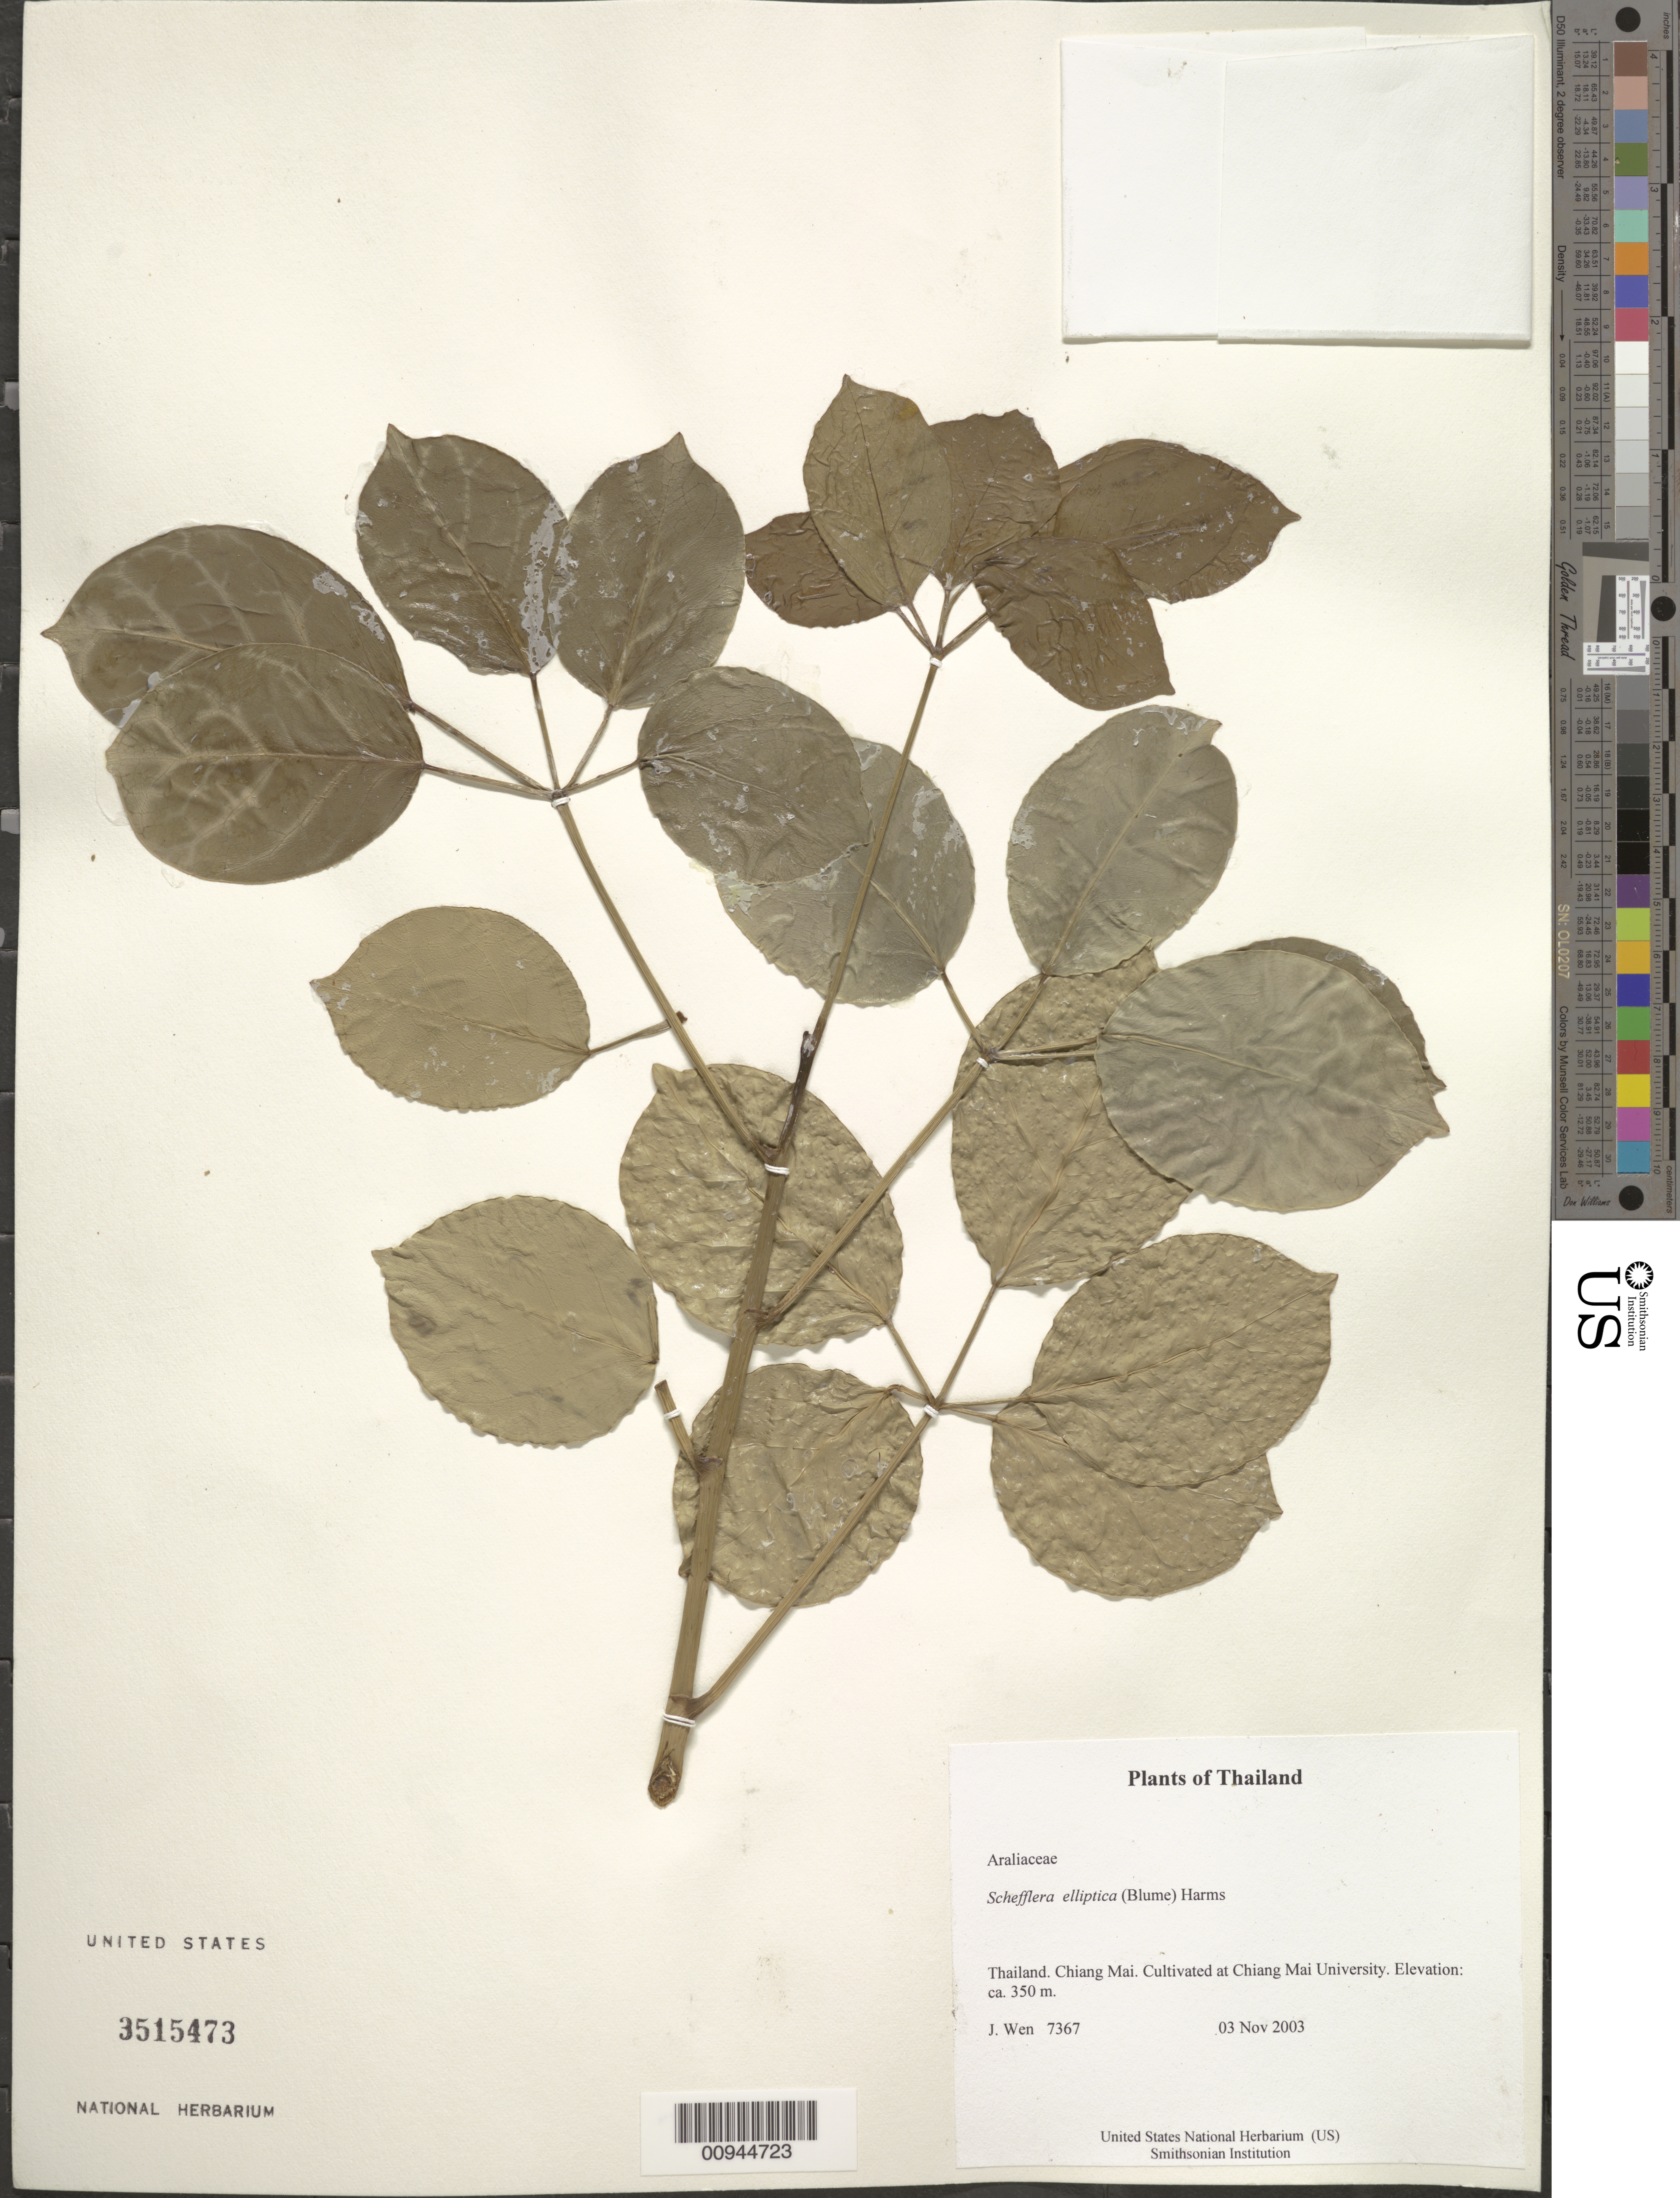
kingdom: Plantae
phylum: Tracheophyta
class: Magnoliopsida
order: Apiales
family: Araliaceae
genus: Schefflera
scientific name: Schefflera elliptica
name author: (Blume) Harms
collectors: J. Wen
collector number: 7367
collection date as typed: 03 Nov 2003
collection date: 2003-11-03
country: Thailand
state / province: Chiang Mai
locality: Cultivated at Chiang Mai University.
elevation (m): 350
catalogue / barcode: US 3515473